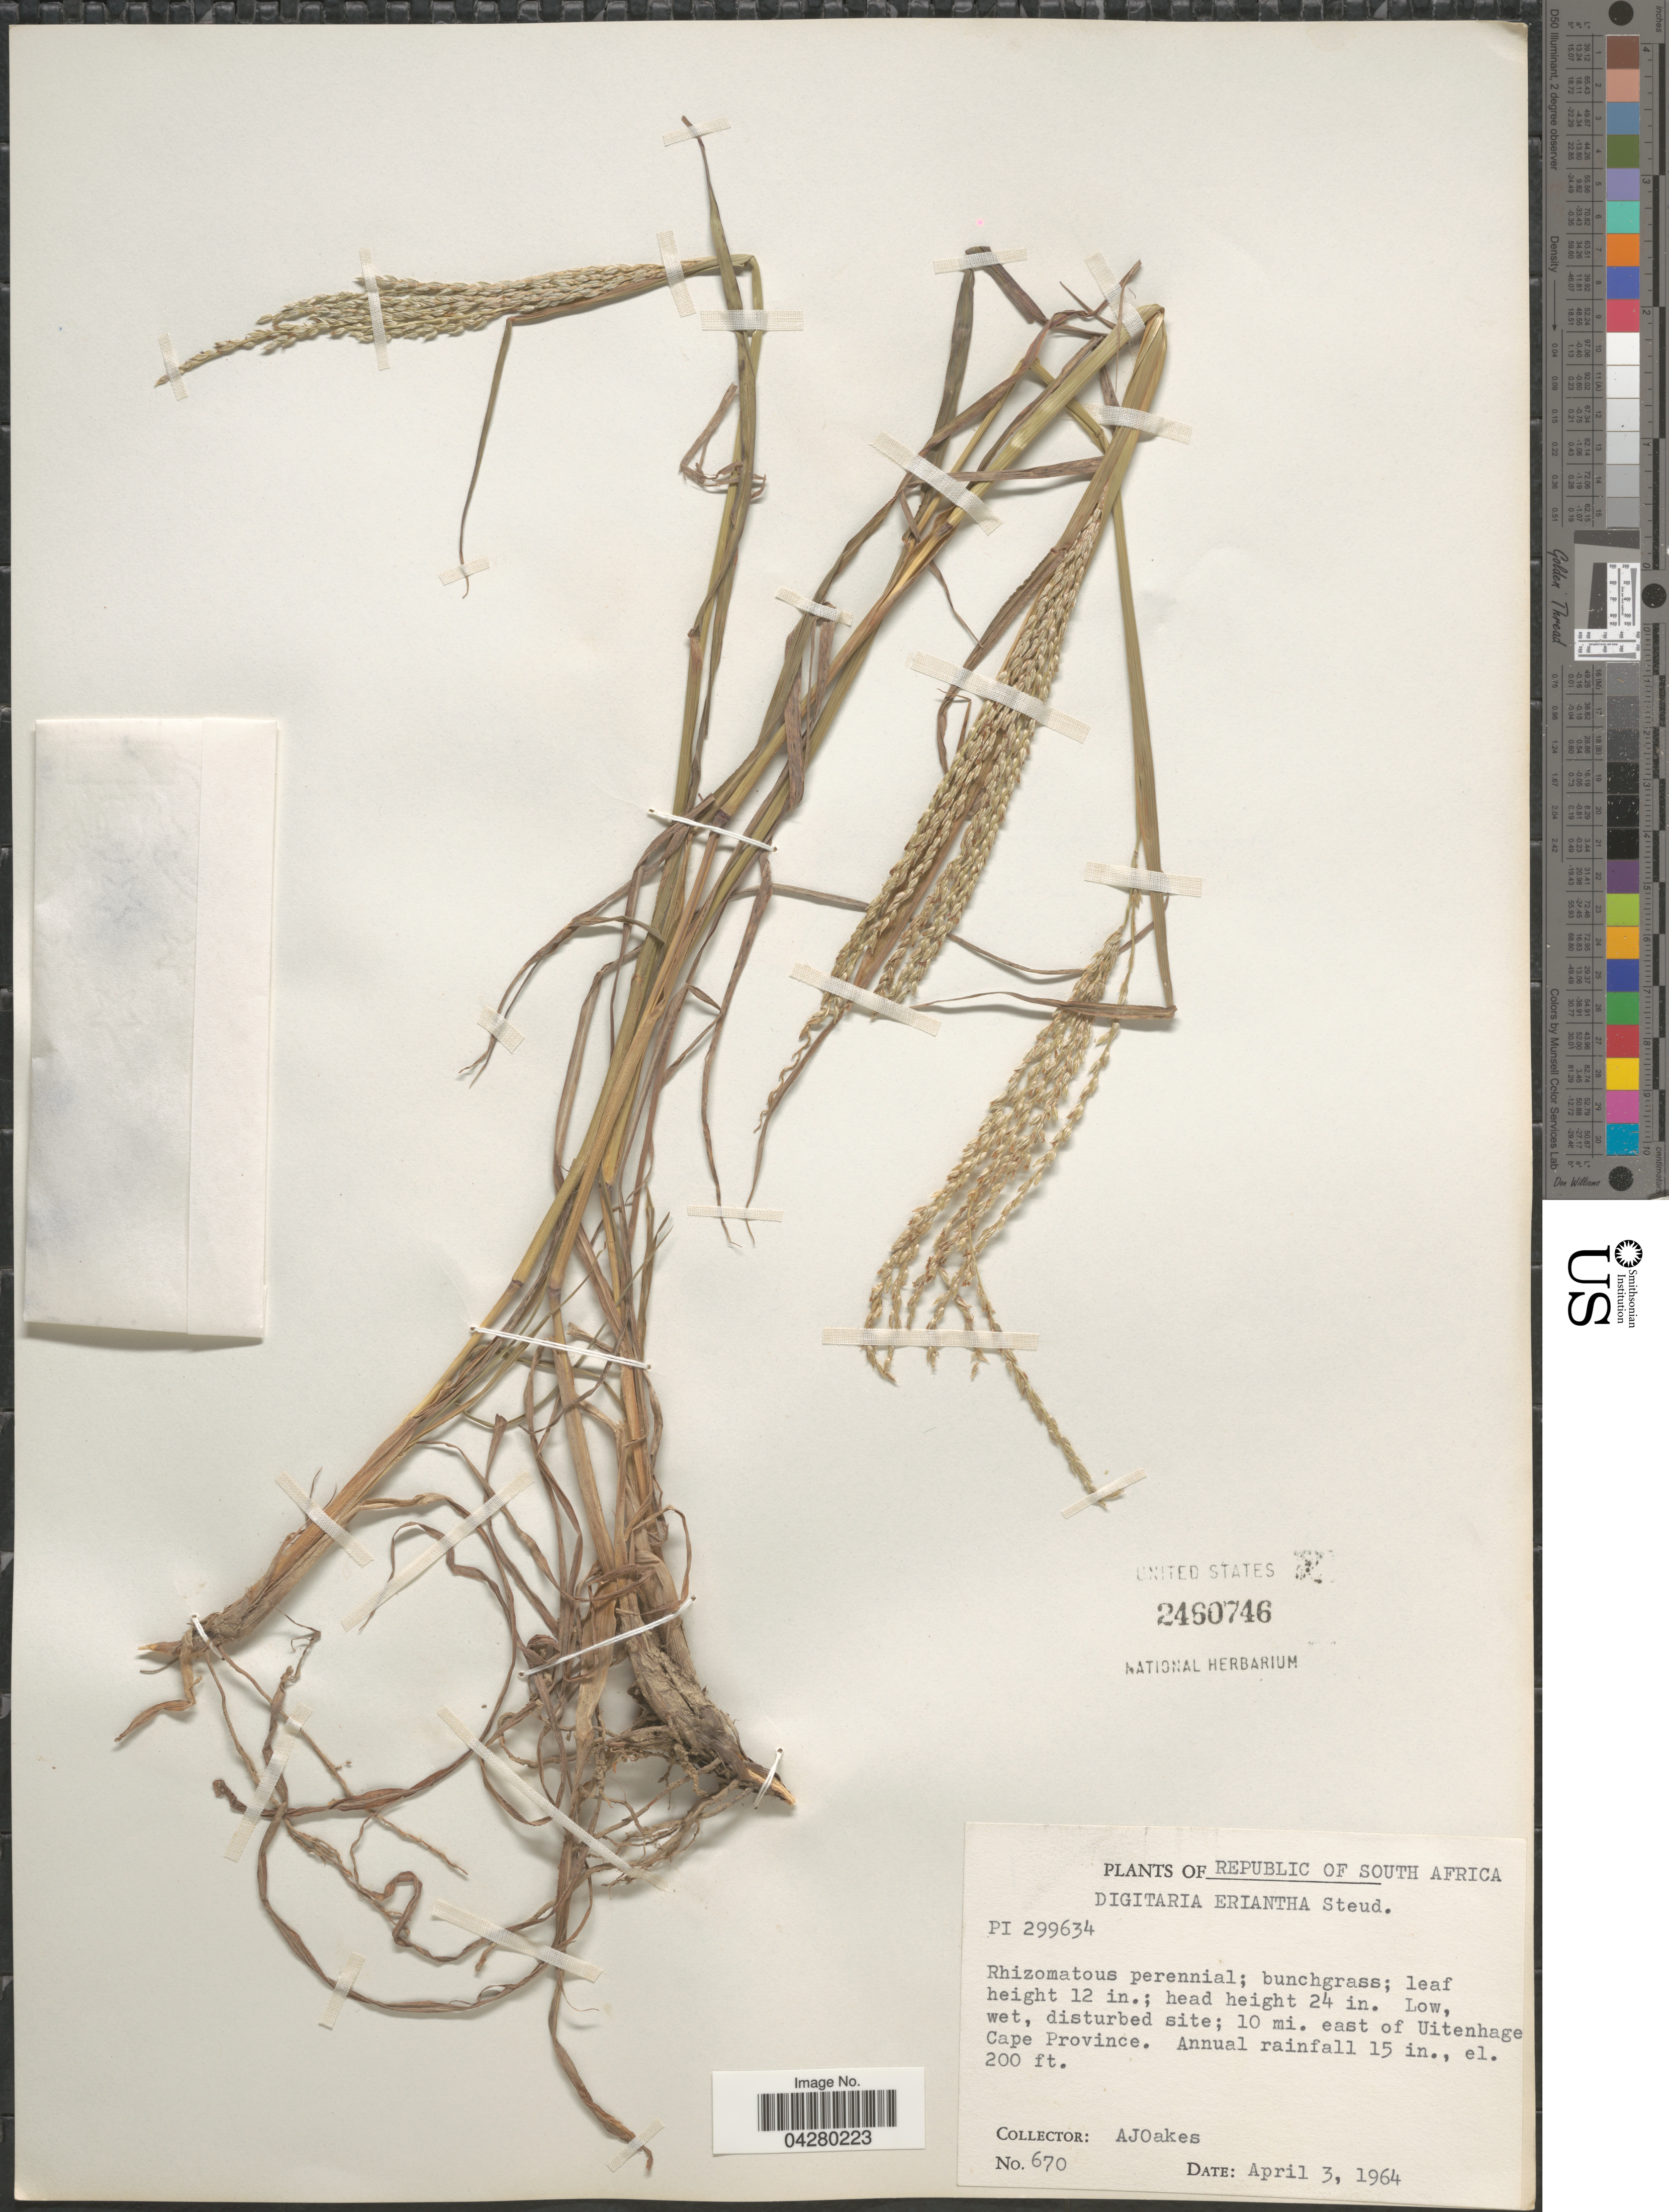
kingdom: Plantae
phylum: Tracheophyta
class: Liliopsida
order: Poales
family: Poaceae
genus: Digitaria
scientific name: Digitaria eriantha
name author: Steud.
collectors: A. Oakes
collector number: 670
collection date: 1964-04-03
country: South Africa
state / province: Eastern Cape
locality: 10 mi. east of Uitenhage Cape Province.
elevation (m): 61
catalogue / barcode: US 2460746